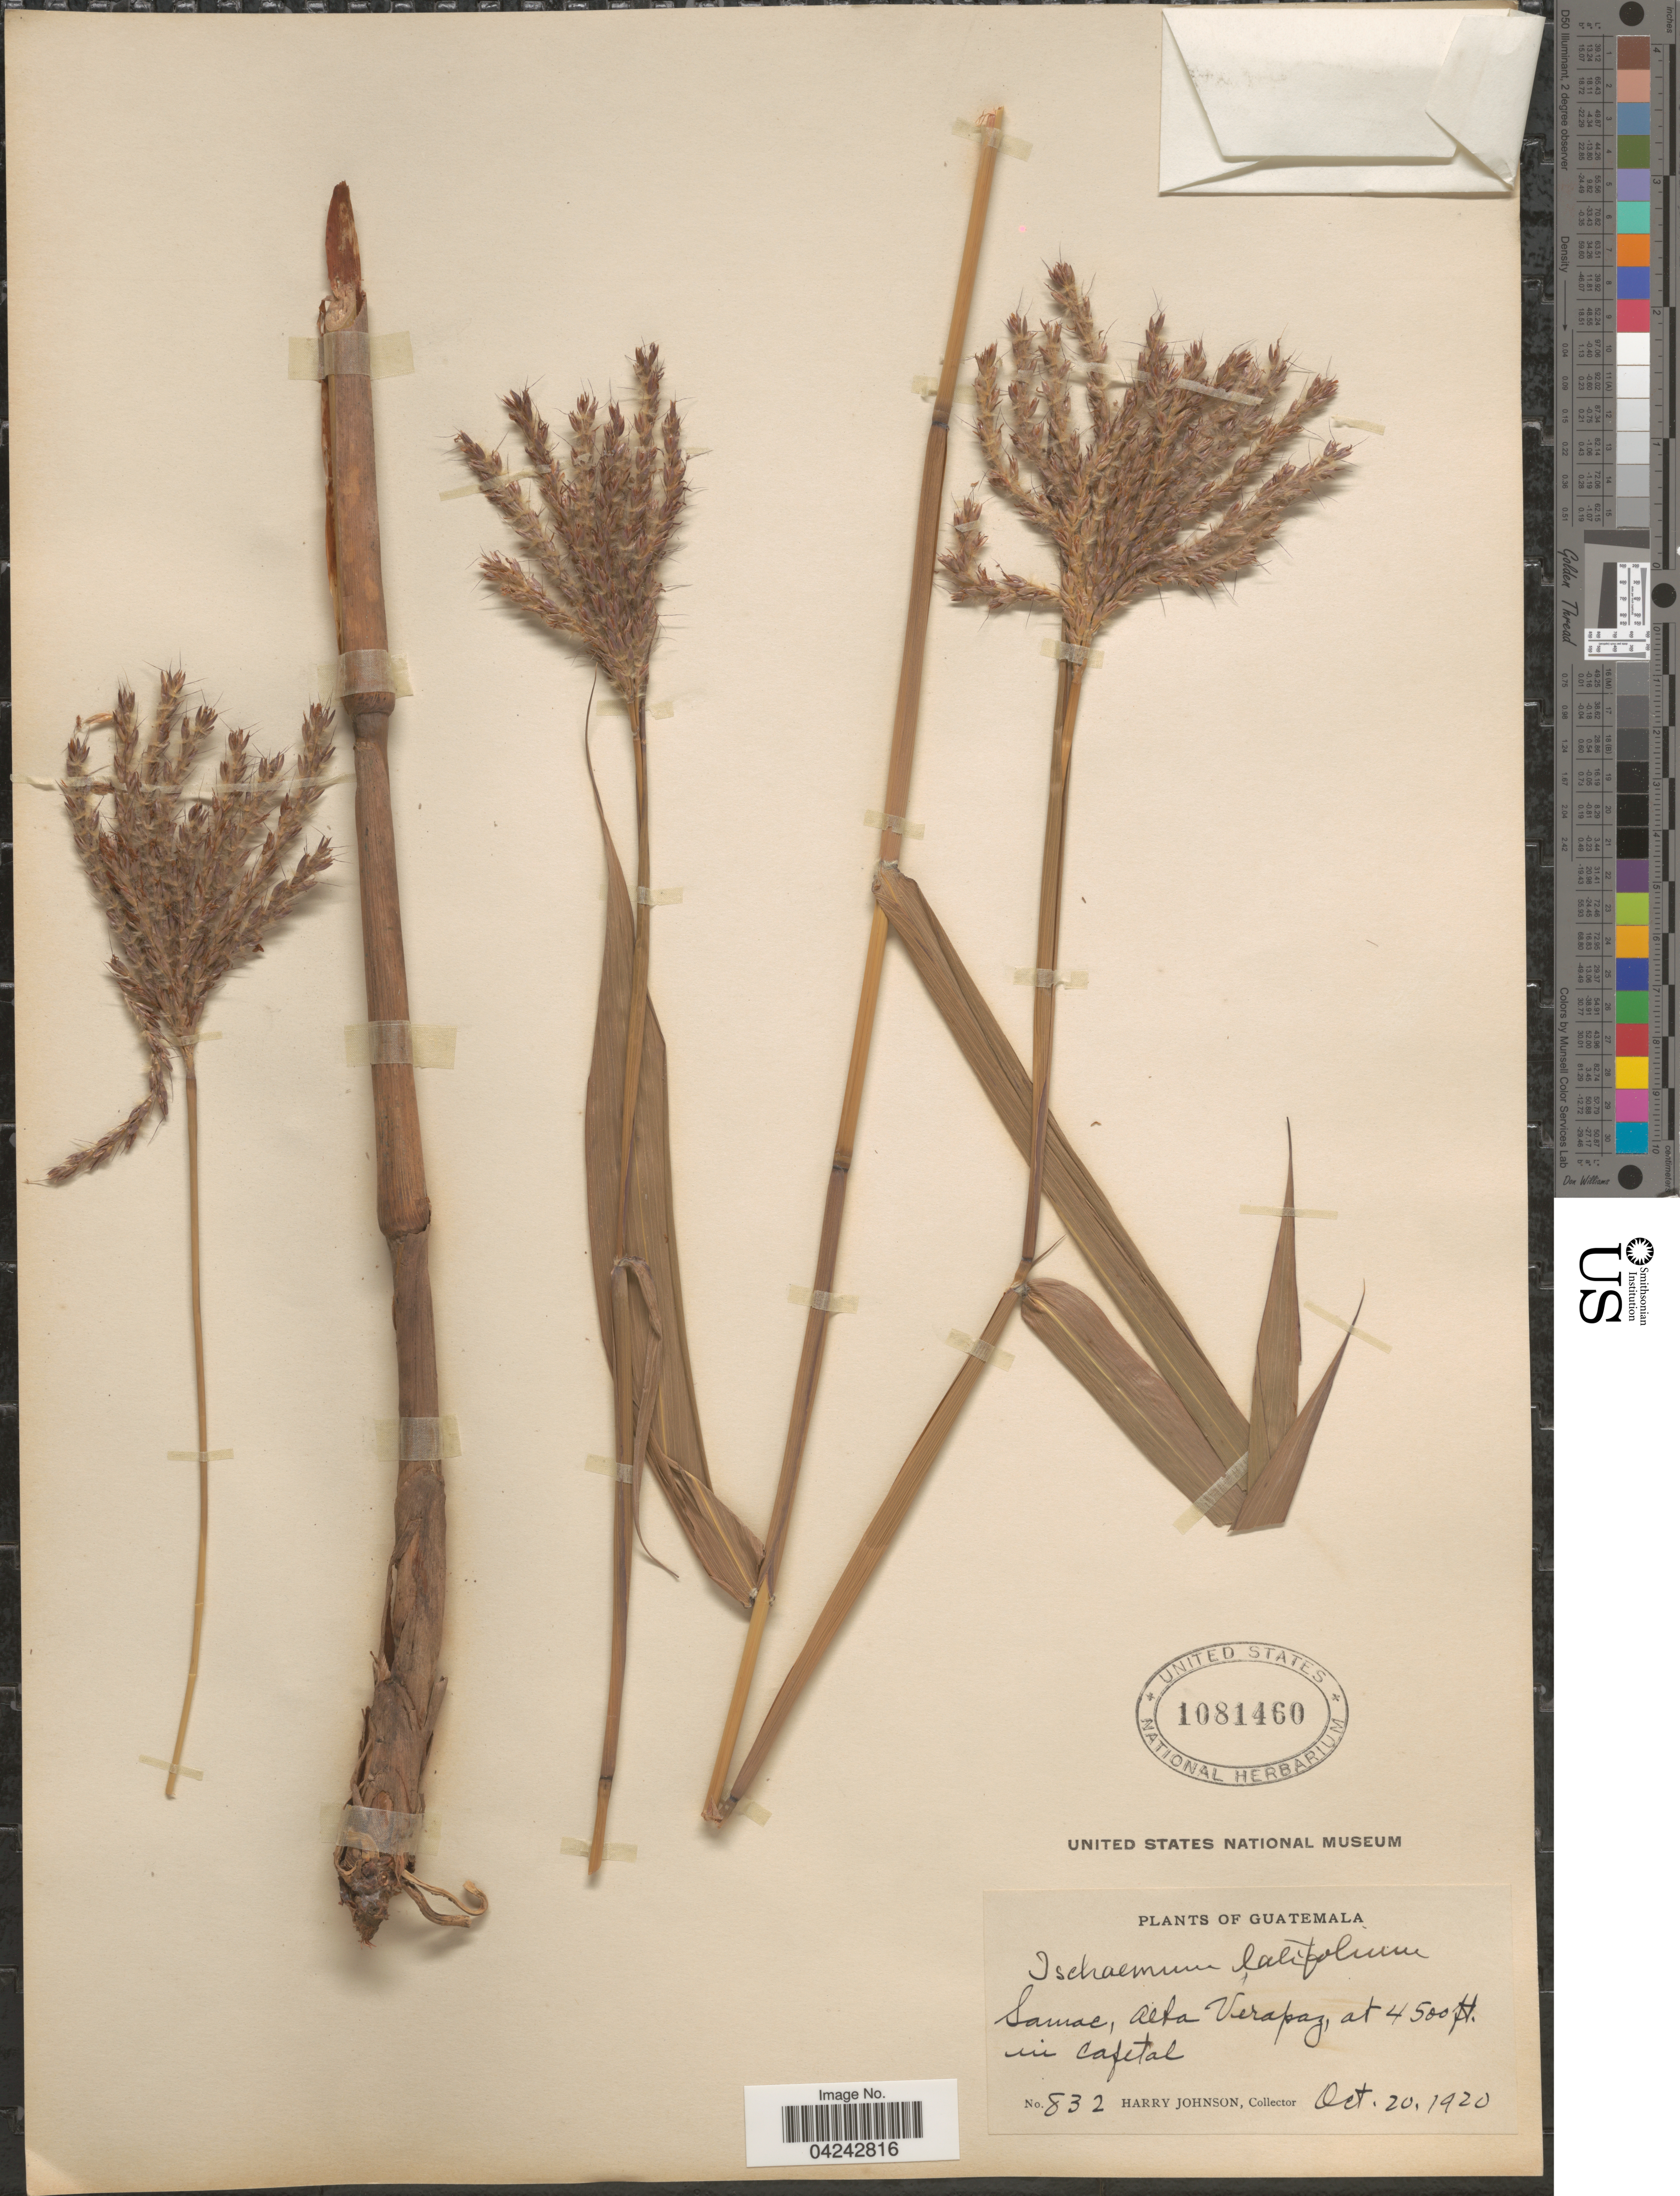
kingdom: Plantae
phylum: Tracheophyta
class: Liliopsida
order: Poales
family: Poaceae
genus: Ischaemum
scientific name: Ischaemum latifolium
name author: (Spreng.) Kunth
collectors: H. Johnson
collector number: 832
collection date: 1920-10-20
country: Guatemala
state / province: Alta Verapaz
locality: Samac, in capital.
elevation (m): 1372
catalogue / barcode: US 1081460